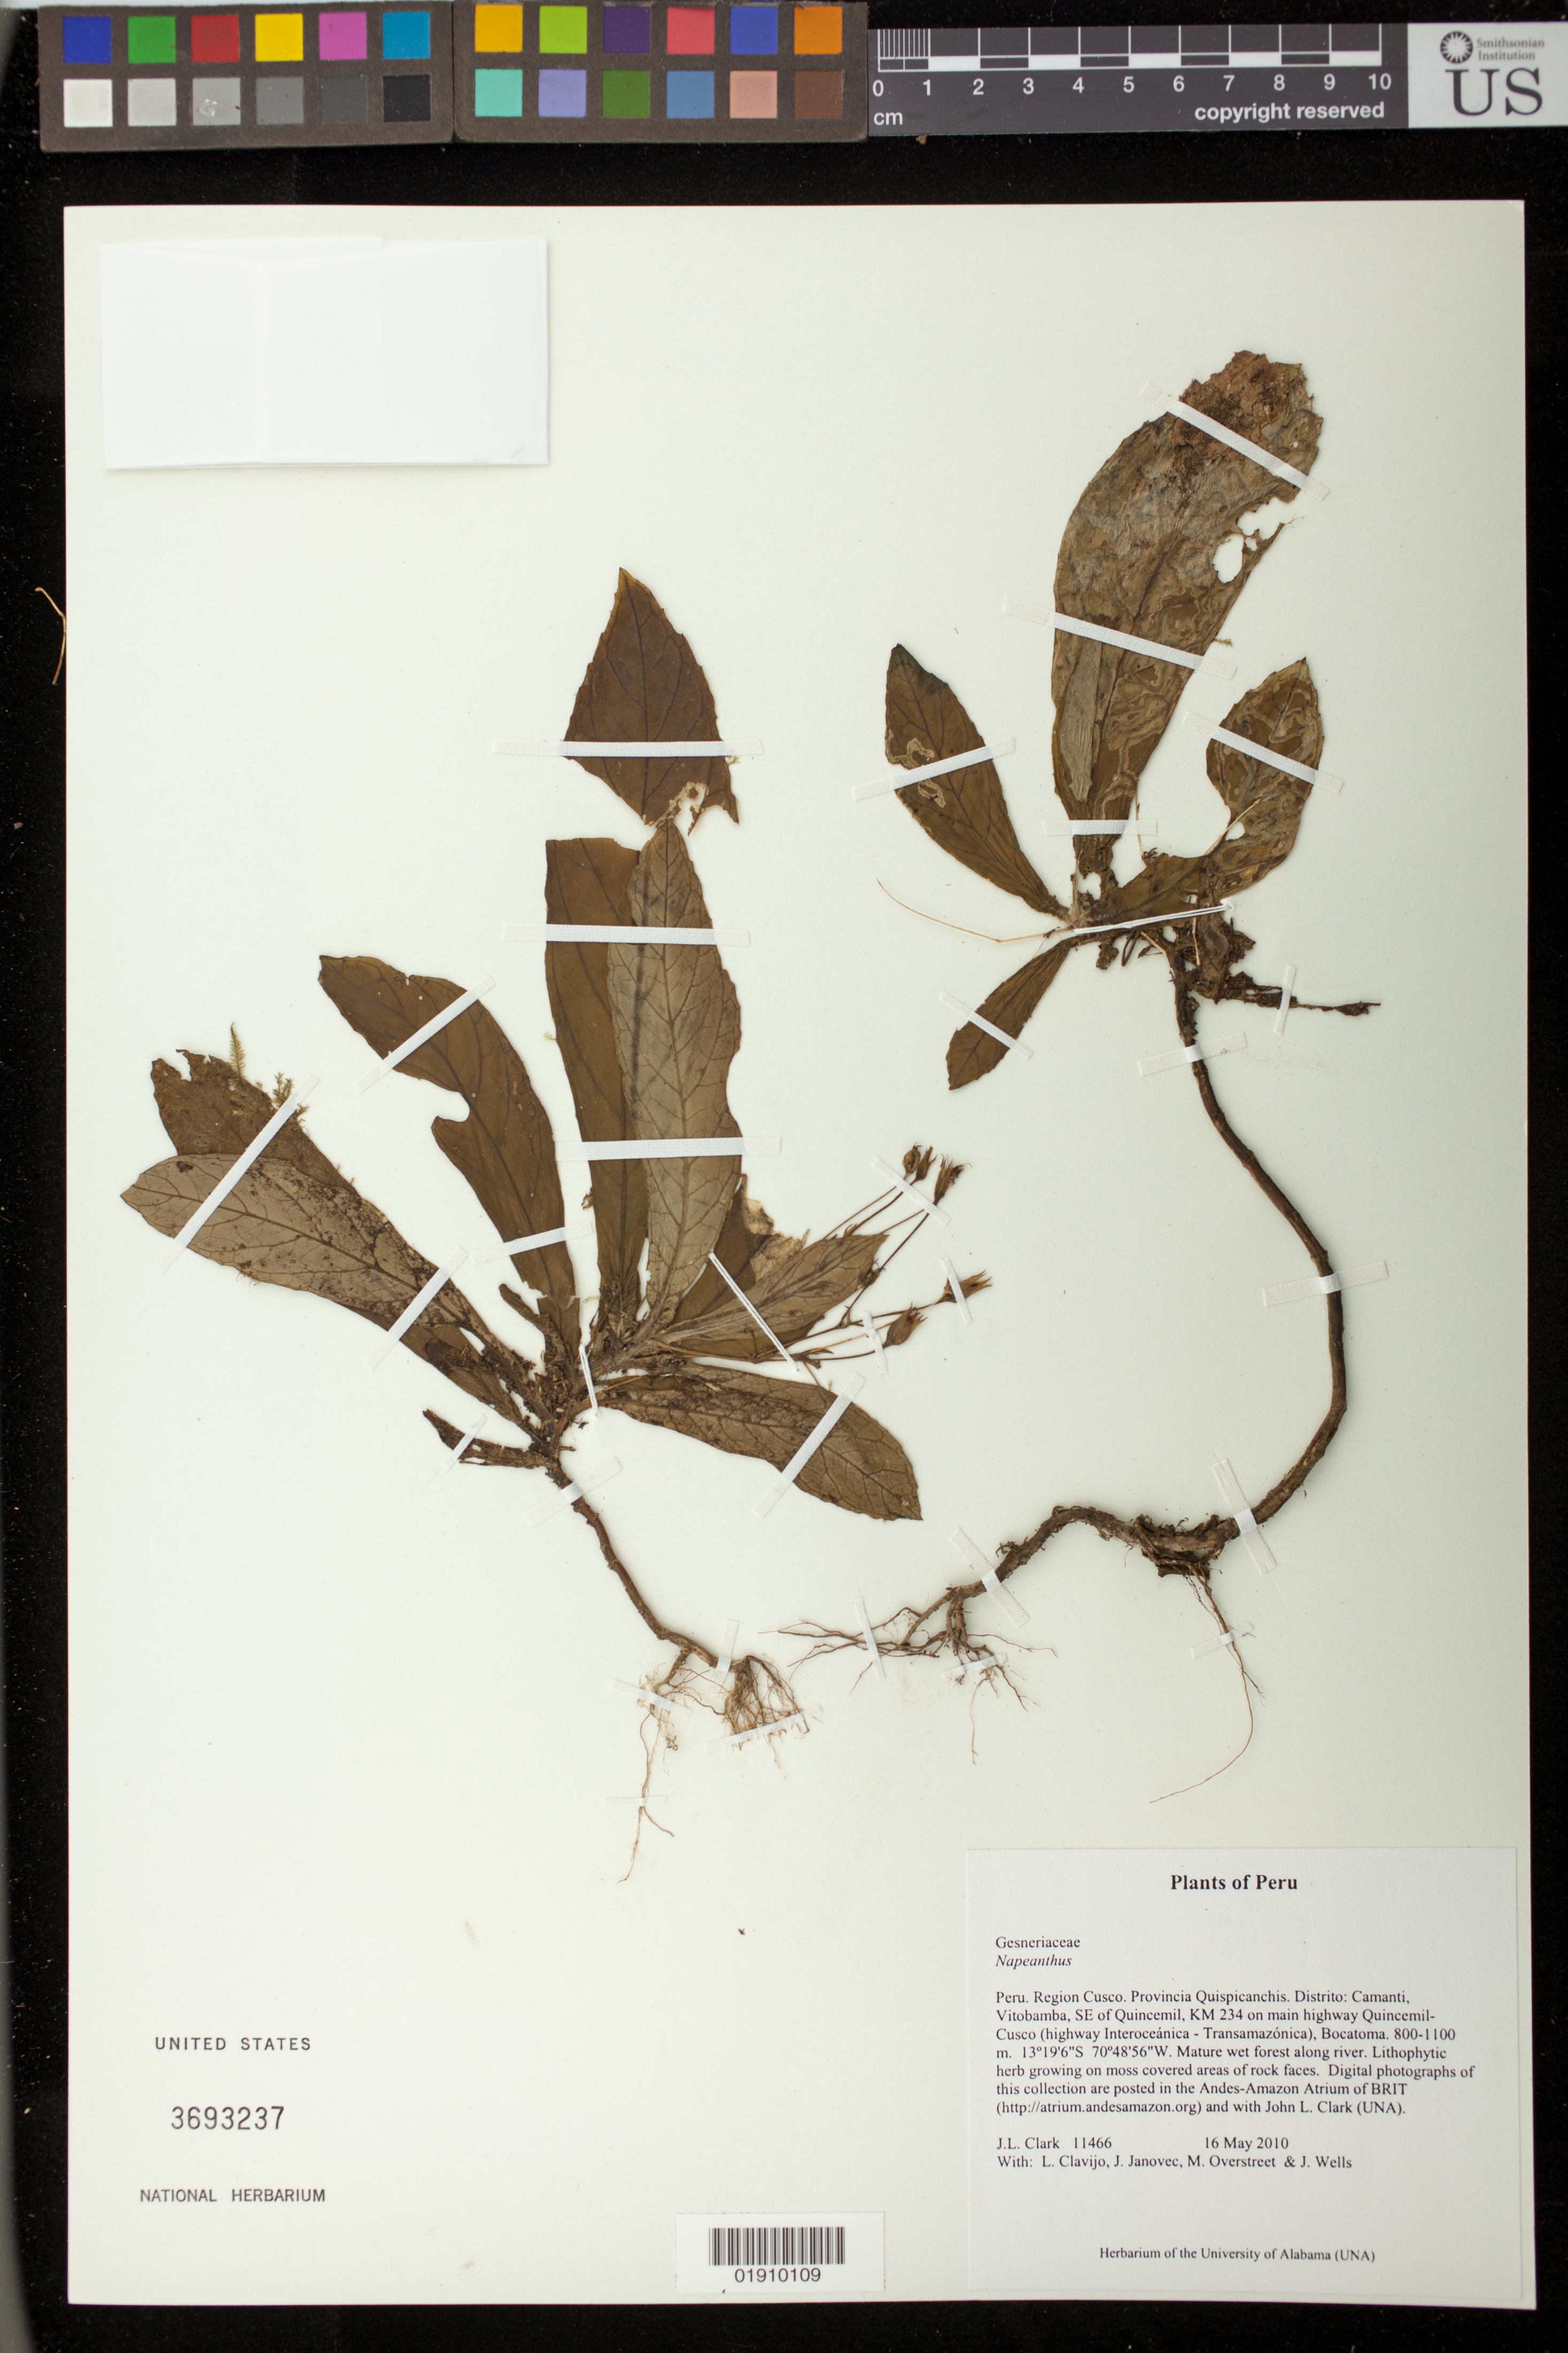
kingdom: Plantae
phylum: Tracheophyta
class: Magnoliopsida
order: Lamiales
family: Gesneriaceae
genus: Napeanthus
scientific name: Napeanthus sp.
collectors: J. L. Clark, L. Clavijo, J.P. Janovec, M. Overstreet & J. Wells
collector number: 11466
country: Peru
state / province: Cusco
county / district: Quispicanchis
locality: Camanti, Vitobamba, SE of Quincemil, KM 234 on main highway Quincemil-Cusco, Highway Interoceanica - Transmazonica, Bocatoma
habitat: Mature wet forest along river.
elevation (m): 800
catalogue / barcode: US 3693237